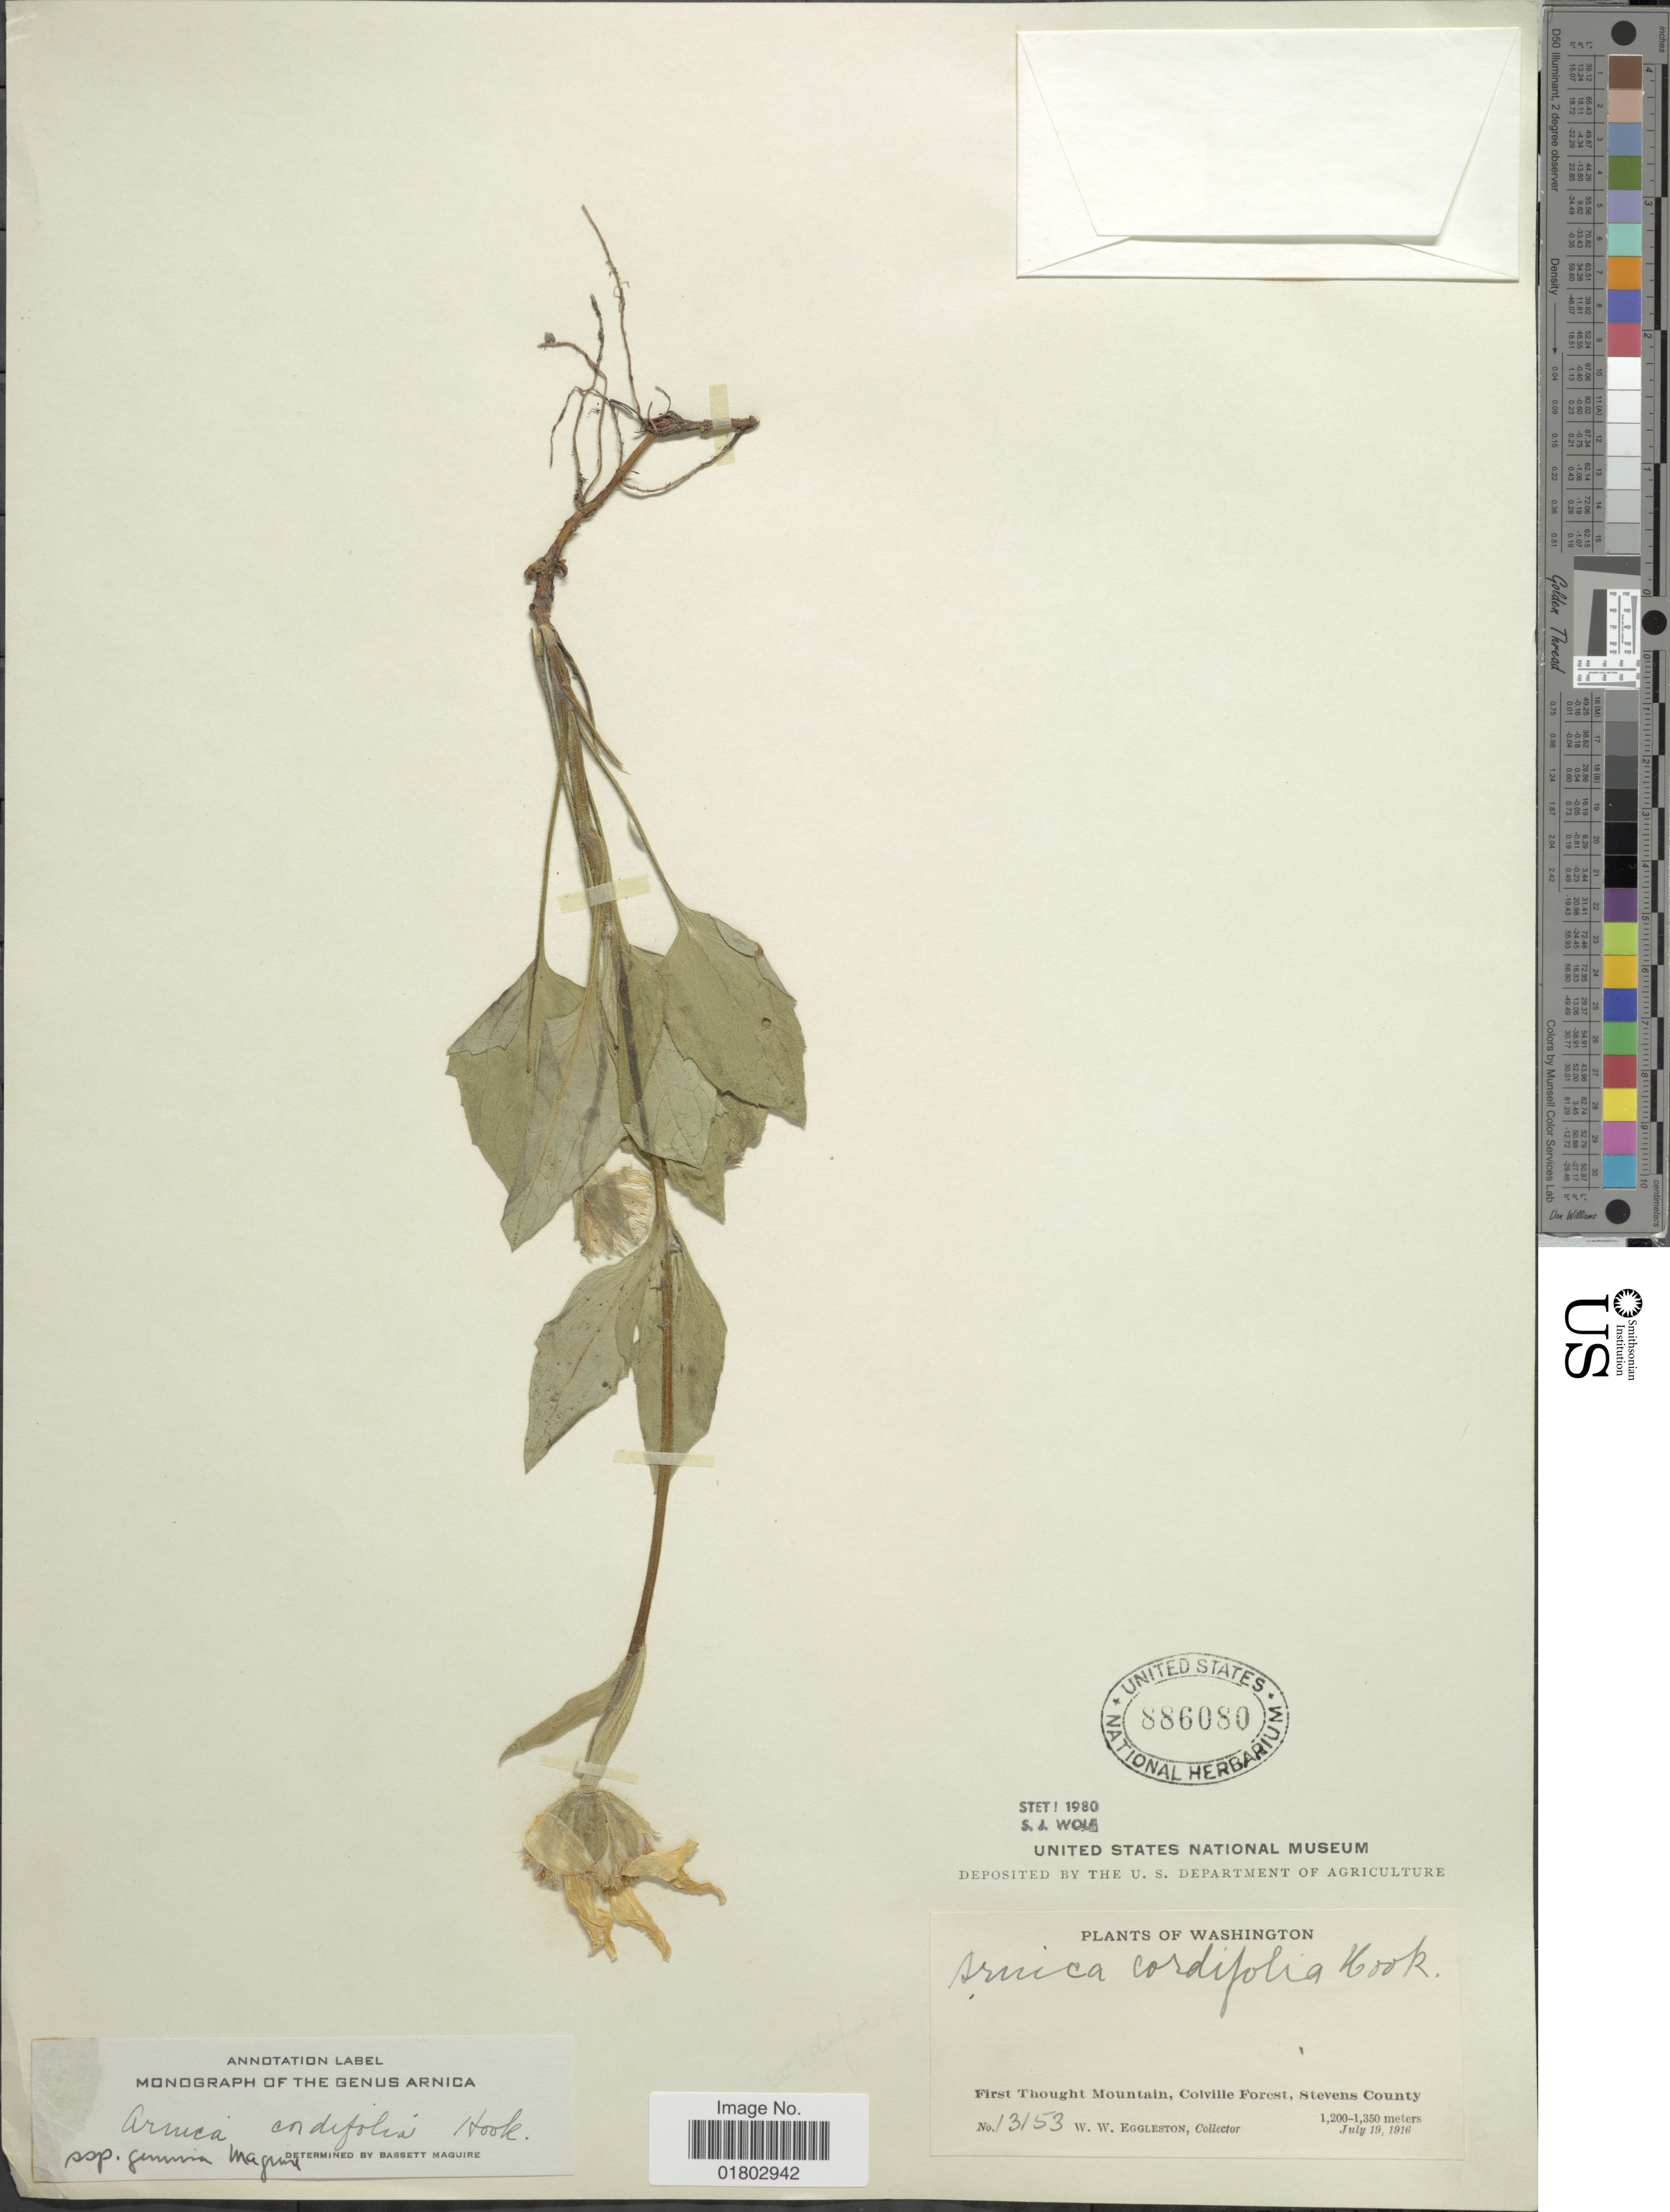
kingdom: Plantae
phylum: Tracheophyta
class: Magnoliopsida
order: Asterales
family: Asteraceae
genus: Arnica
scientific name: Arnica cordifolia subsp. genuina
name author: Maguire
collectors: W. W. Eggleston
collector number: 13153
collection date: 1916-07-19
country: United States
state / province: Washington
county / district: Stevens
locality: First Thought Mountain, Colville Forest, Stevens County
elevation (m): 1200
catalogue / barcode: US 886080